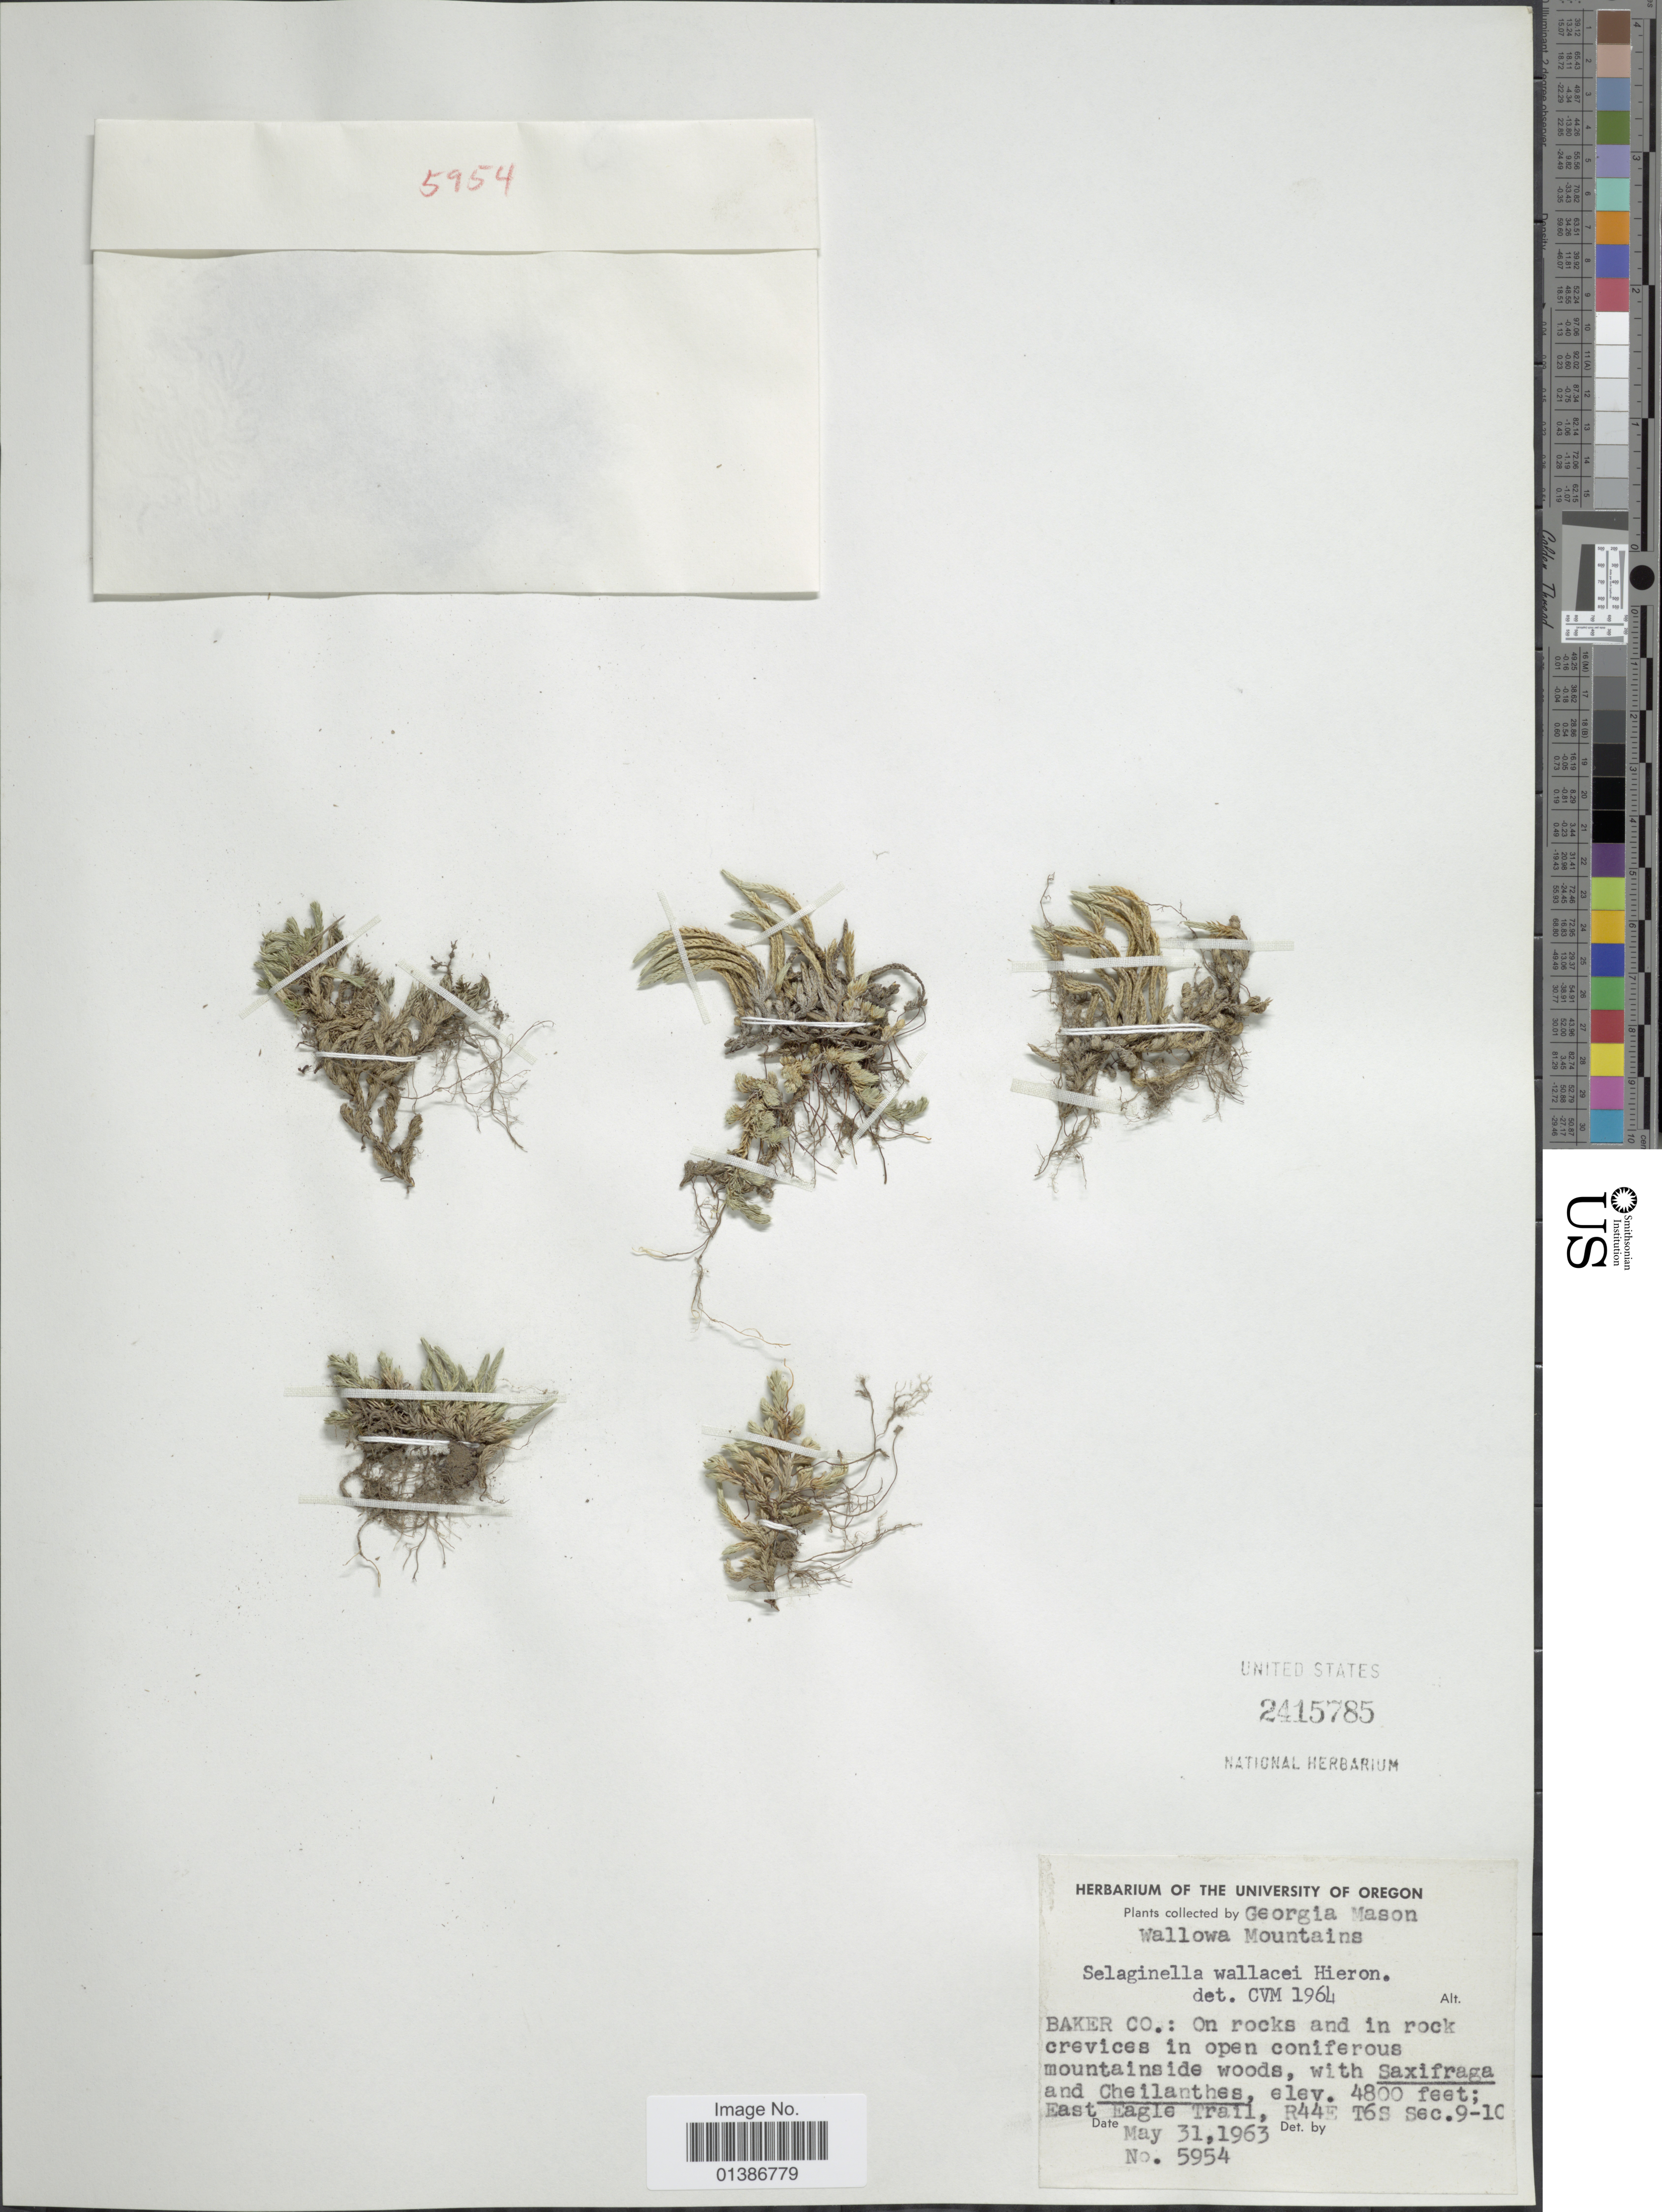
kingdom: Plantae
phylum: Tracheophyta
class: Lycopodiopsida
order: Selaginellales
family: Selaginellaceae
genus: Selaginella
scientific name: Selaginella wallacei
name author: Hieron.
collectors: G. Mason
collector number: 5954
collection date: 1963-05-31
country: United States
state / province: Oregon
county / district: Baker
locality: Wallowa Mountains. Baker Co.: On rocks and in rock crevices in open coniferous mountanside woods. East Eagle Trail, R44E, T6S, Sec.9-10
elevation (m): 1463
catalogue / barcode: US 2415785